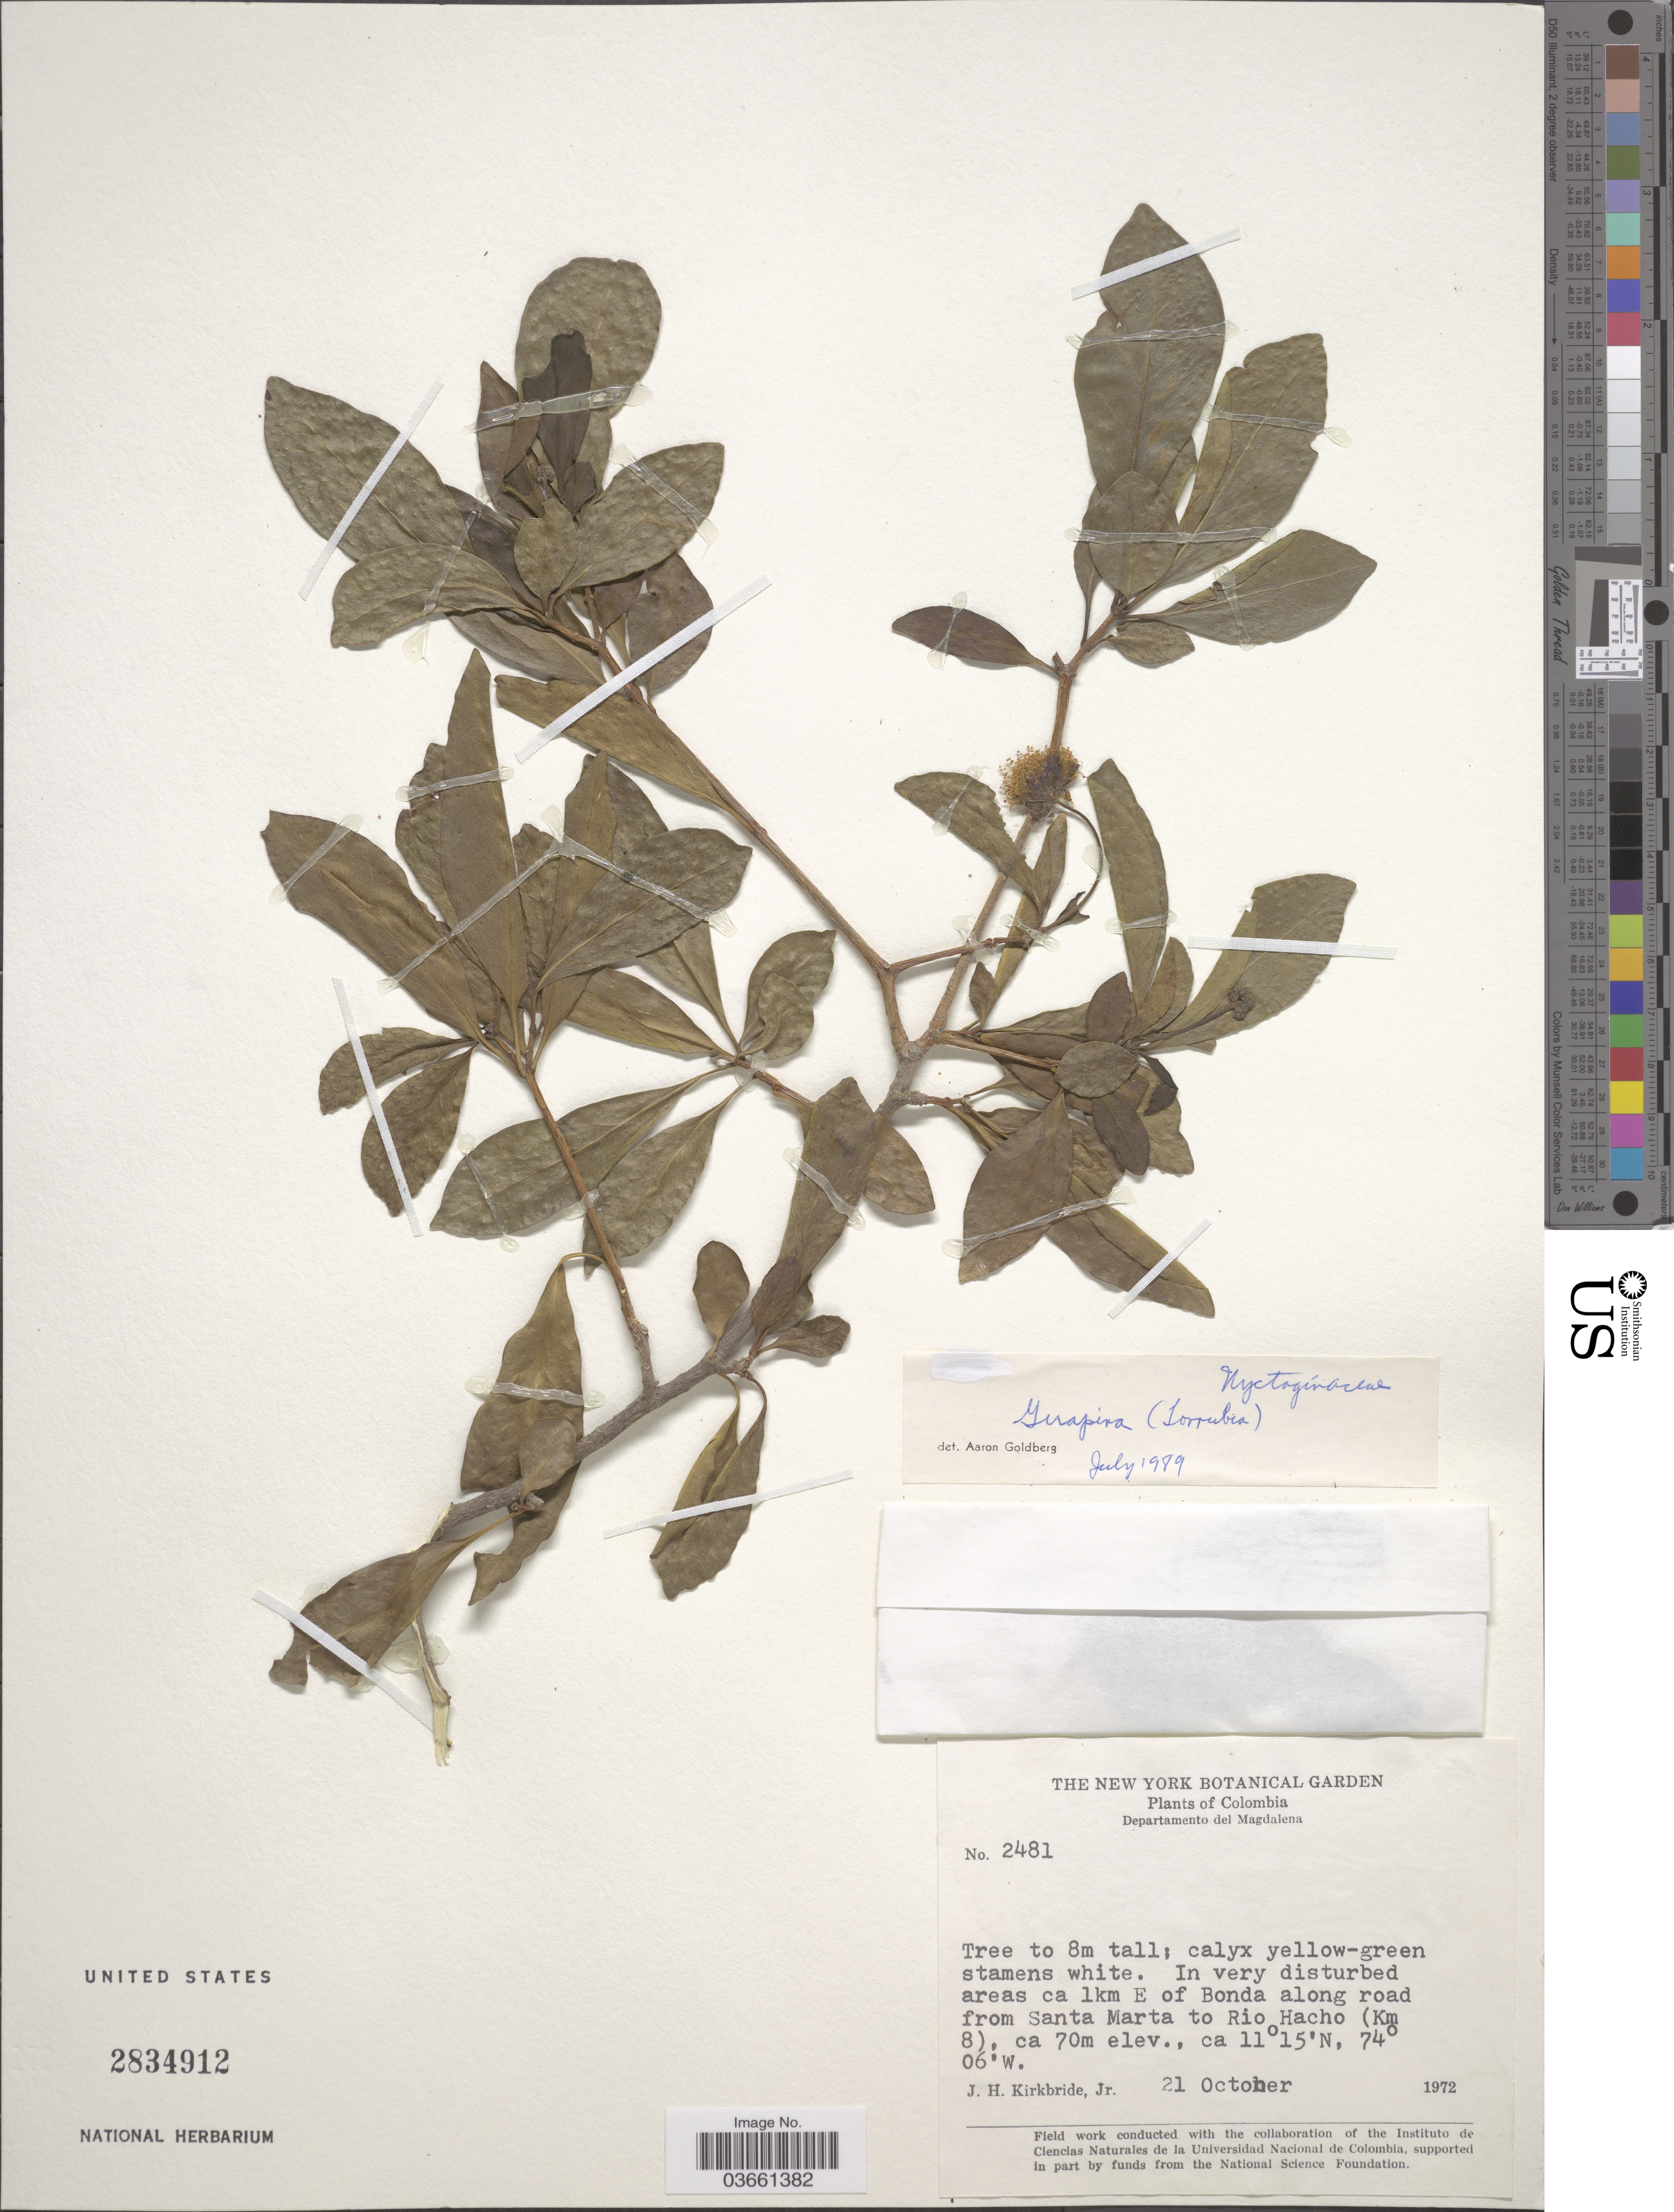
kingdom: Plantae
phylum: Tracheophyta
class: Magnoliopsida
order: Caryophyllales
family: Nyctaginaceae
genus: Guapira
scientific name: Guapira sp.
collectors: J. H. Kirkbride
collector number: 2481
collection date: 1972-10-21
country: Colombia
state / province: Magdalena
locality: Departamento del Magdalena. In very disturbed areas ca 1km E of Bonda along road from Santa Marta to Rio Hacho (Km 8).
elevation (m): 70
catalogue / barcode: US 2834912